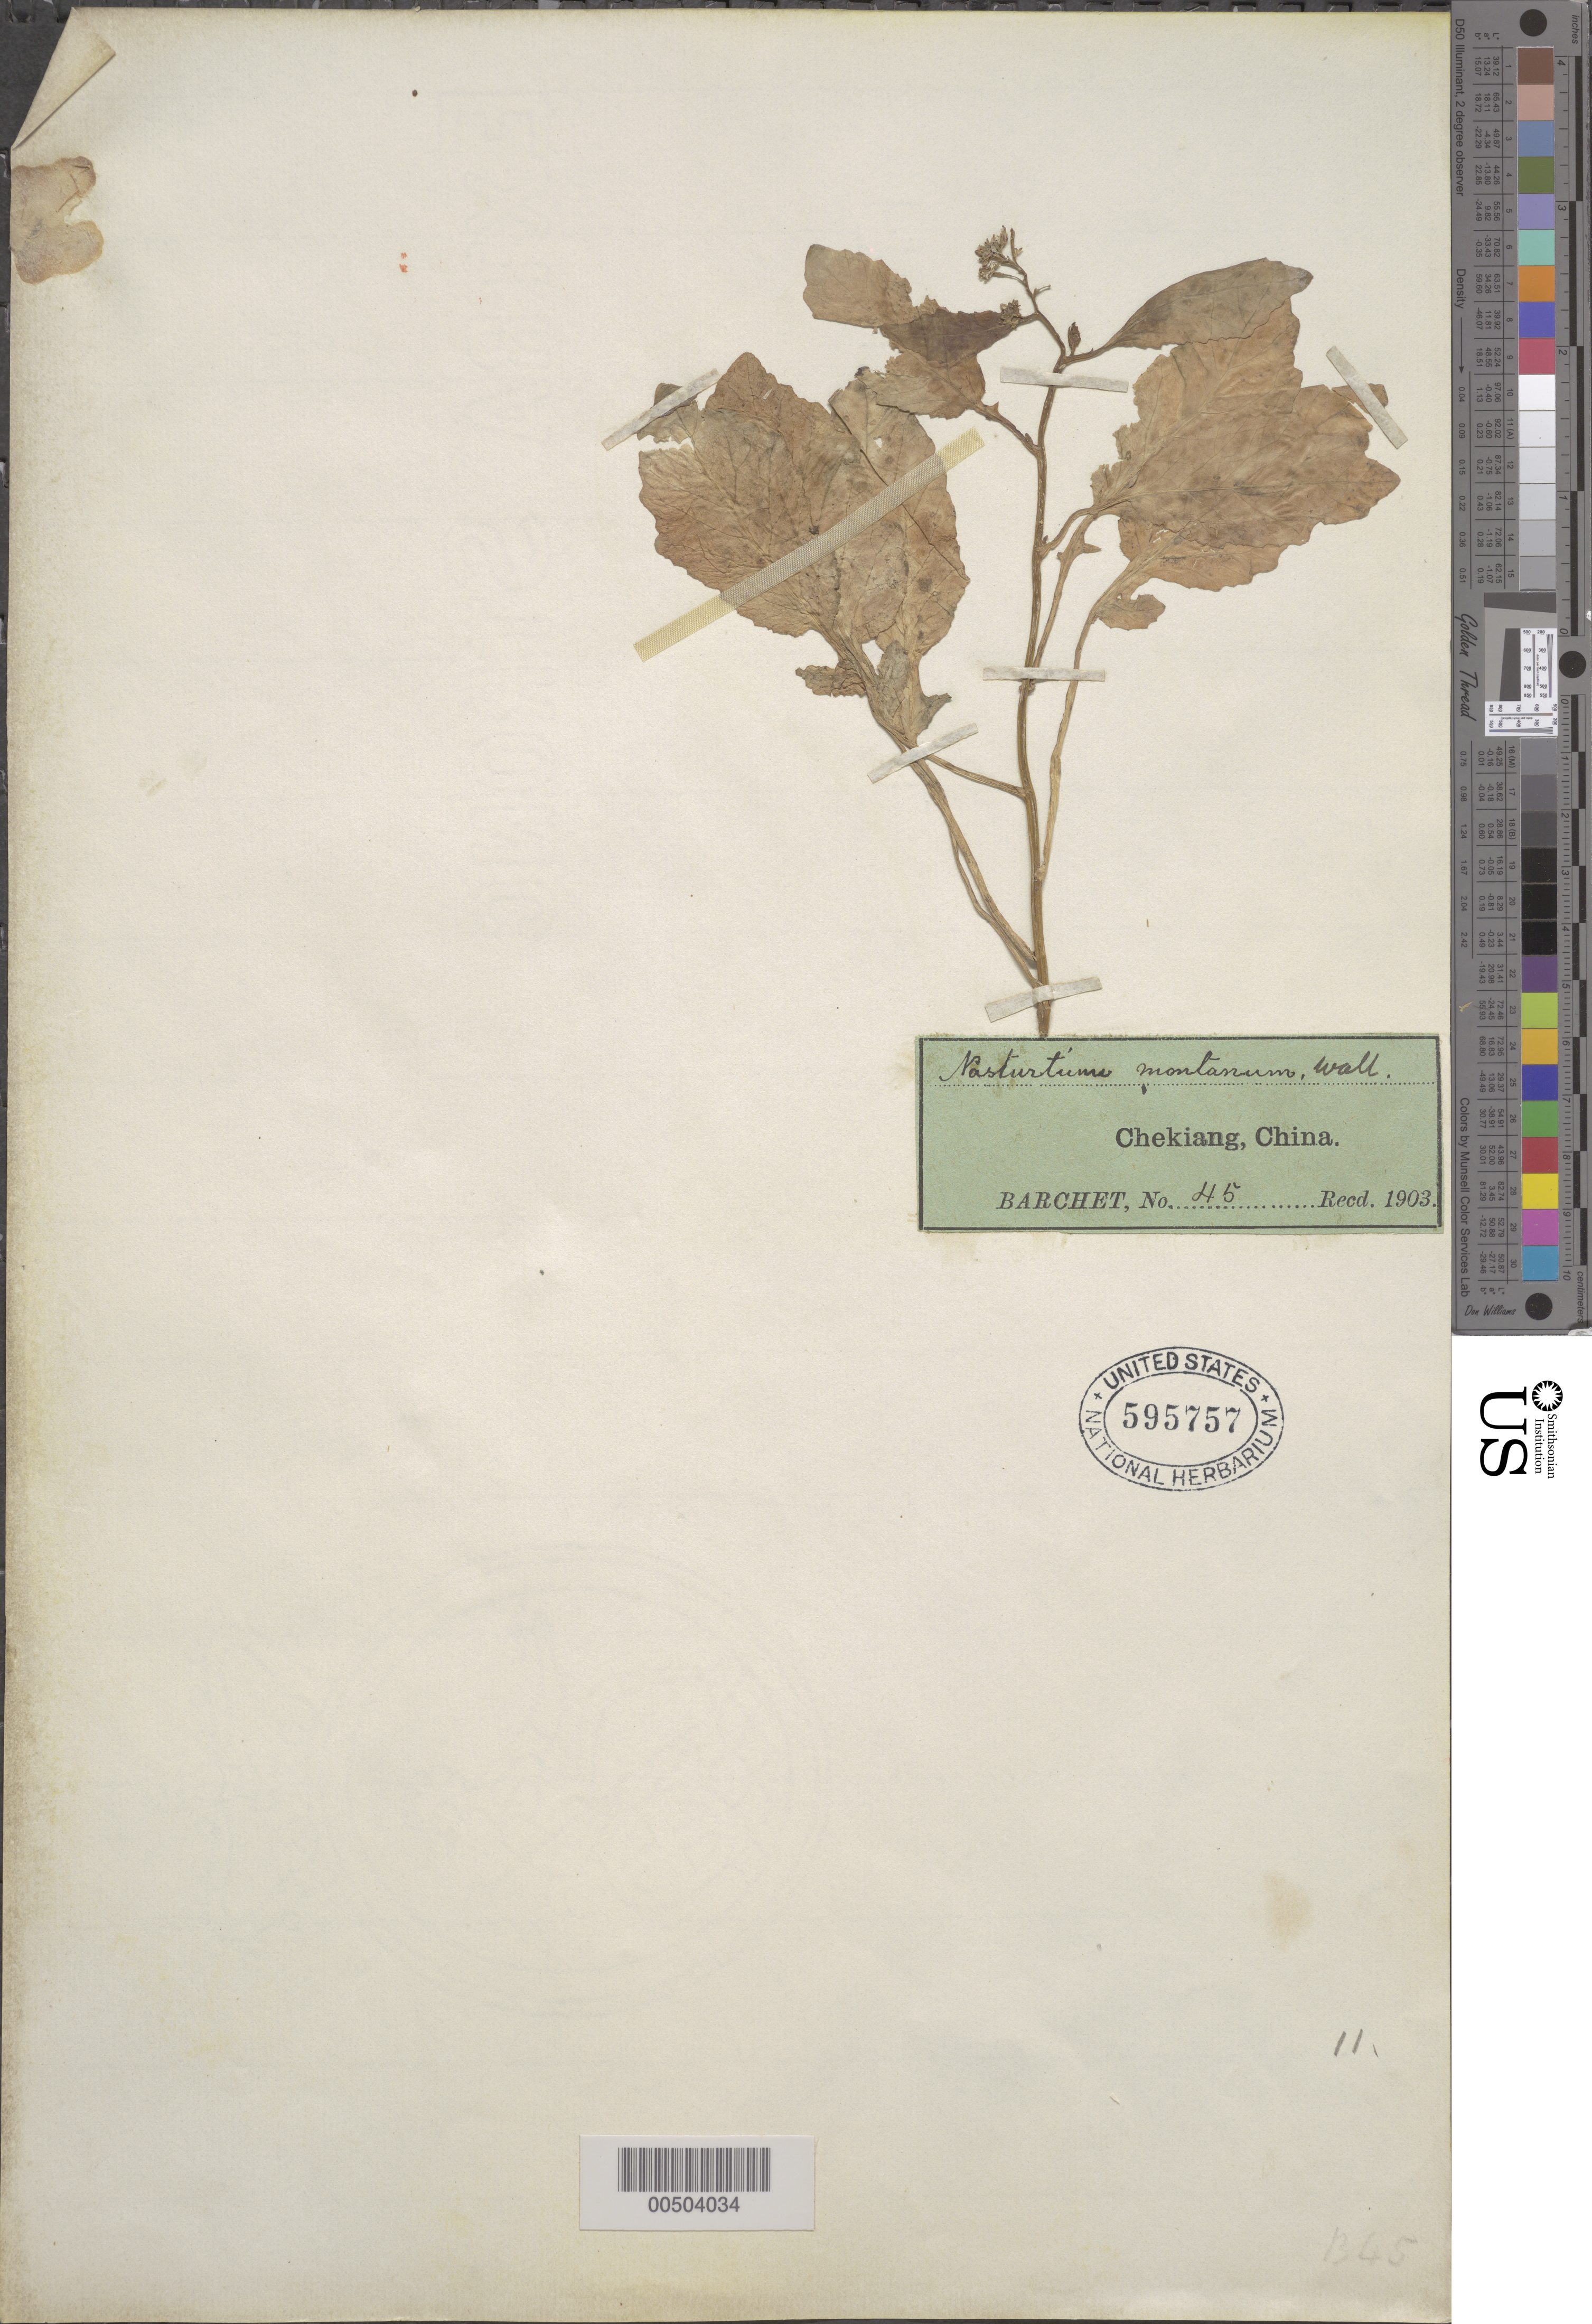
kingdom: Plantae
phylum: Tracheophyta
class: Magnoliopsida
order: Brassicales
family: Brassicaceae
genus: Rorippa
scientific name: Rorippa indica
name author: (L.) Hiern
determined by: Strong, M. T., (US), Smithsonian Institution - National Museum of Natural History (UNITED STATES)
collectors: S. P. Barchet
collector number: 45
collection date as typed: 1903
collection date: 1903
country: China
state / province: Zhejiang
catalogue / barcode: US 595757